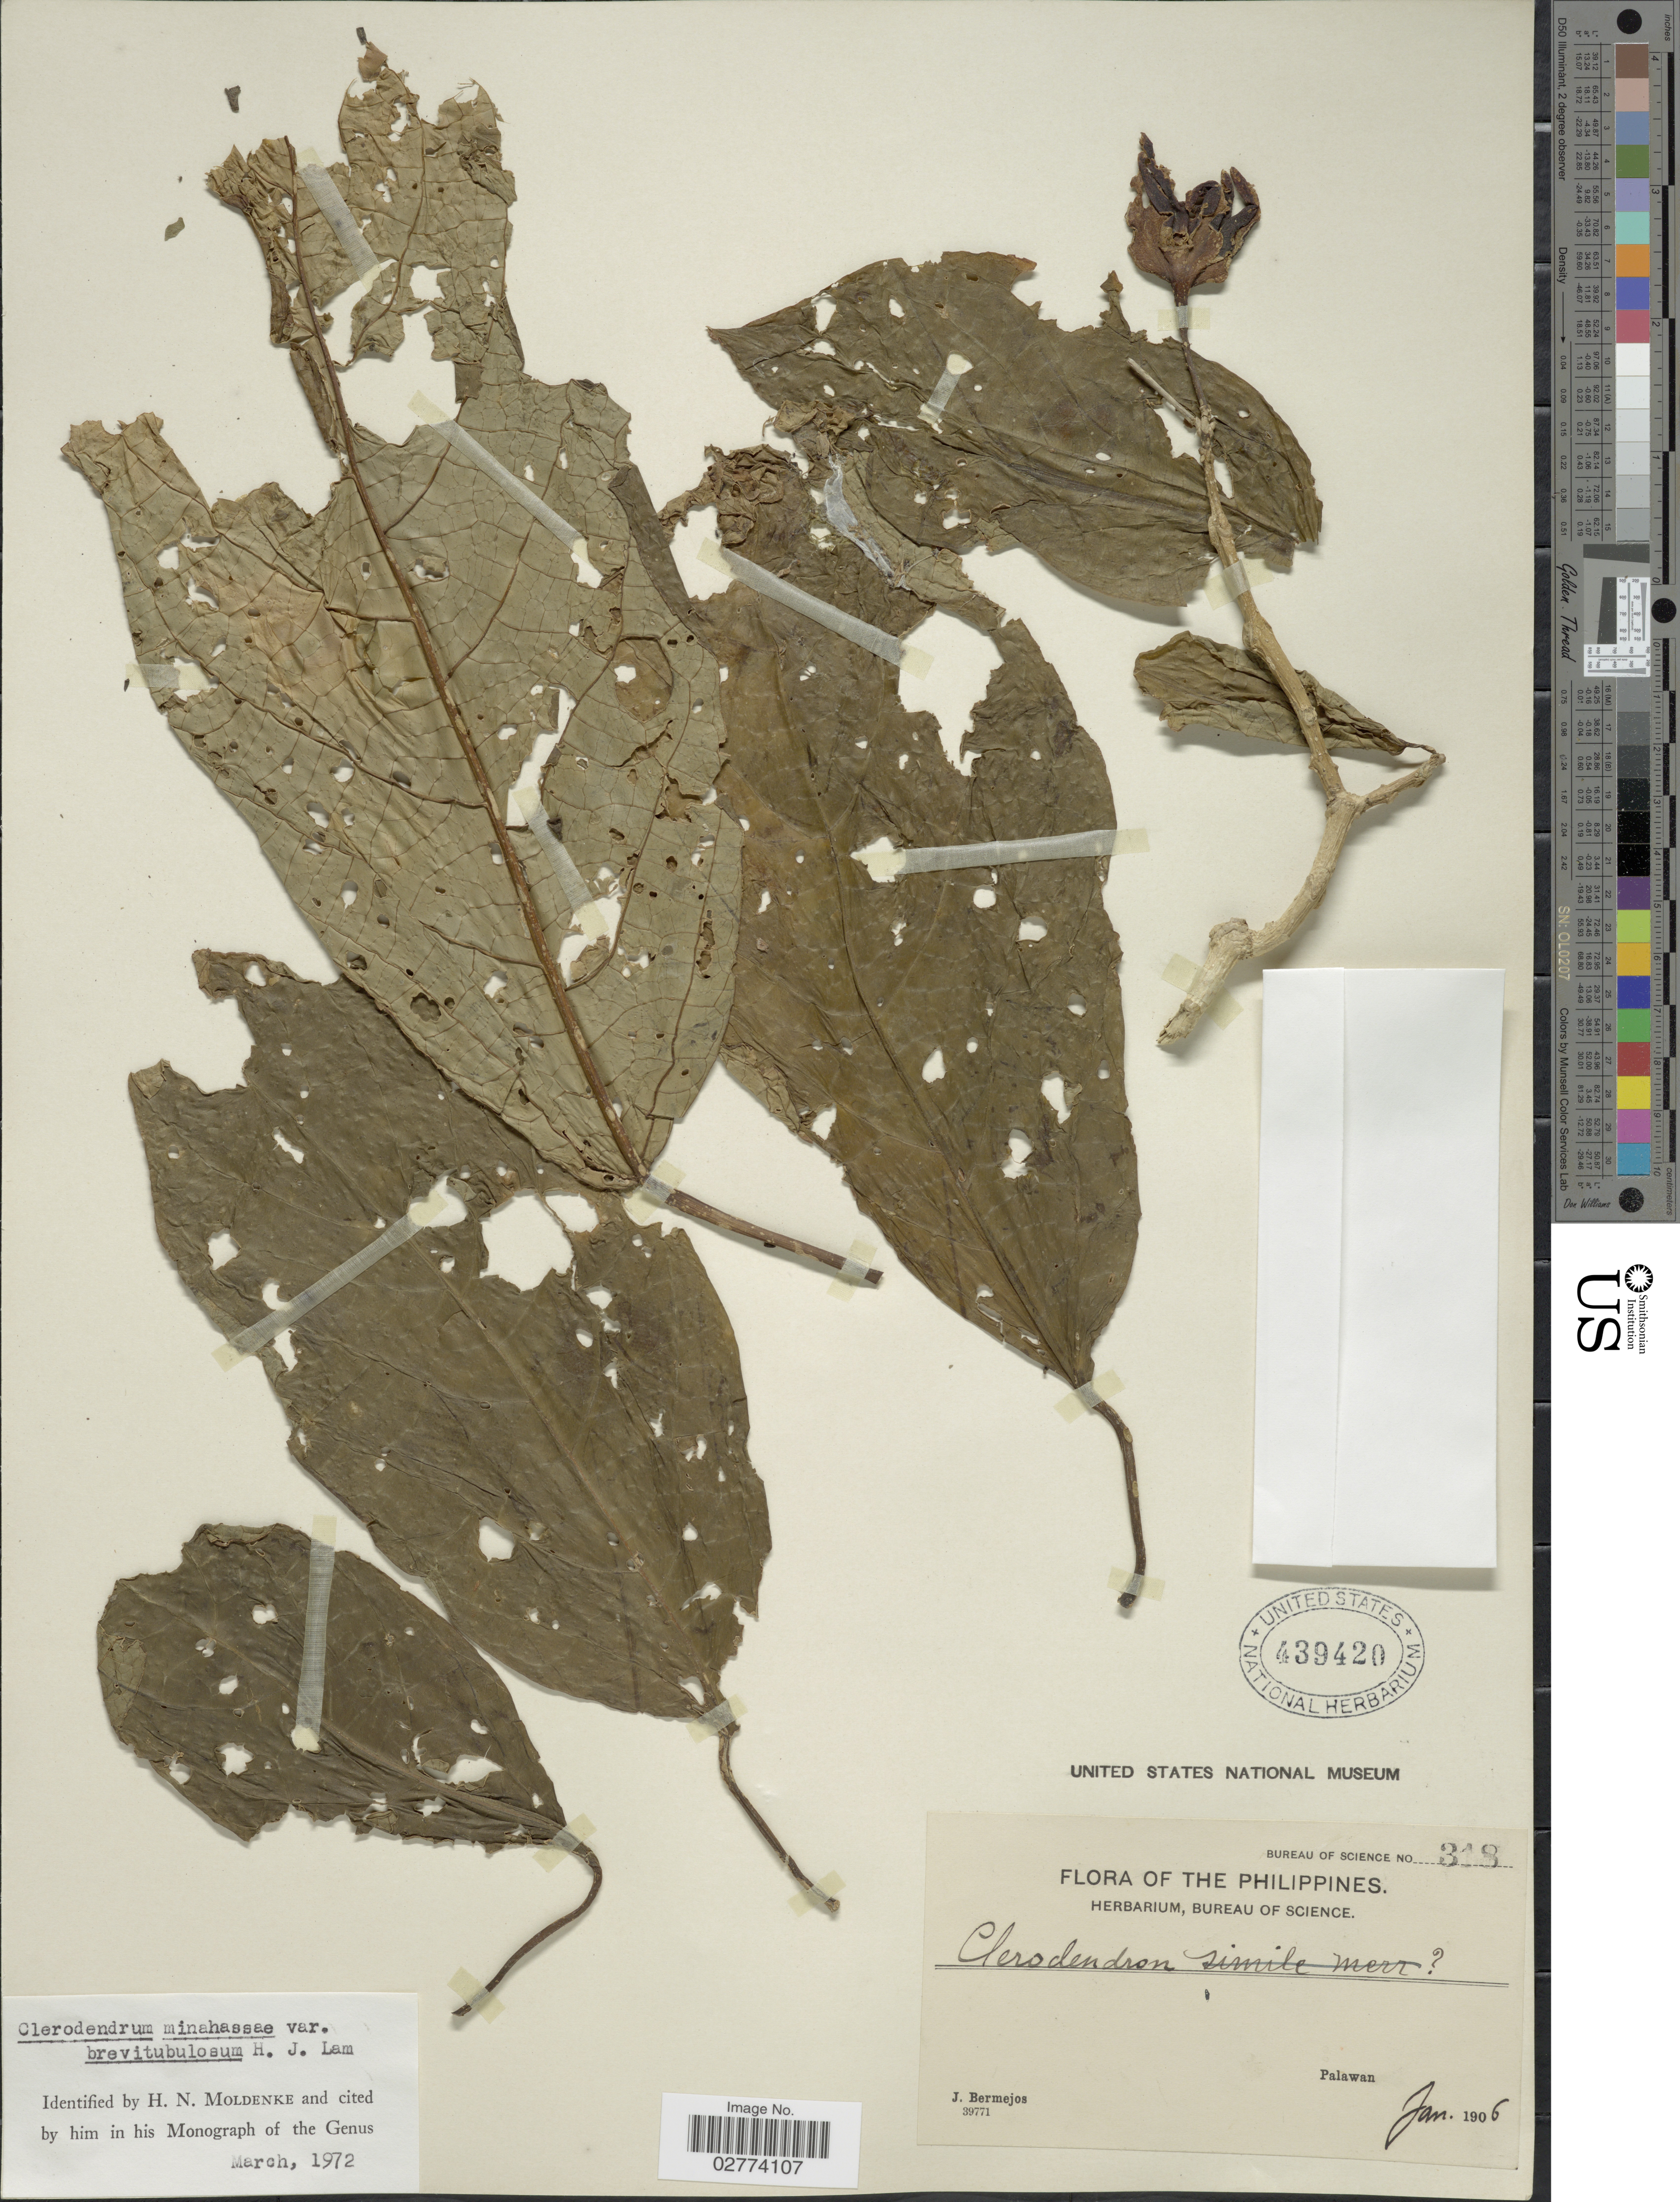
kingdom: Plantae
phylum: Tracheophyta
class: Magnoliopsida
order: Lamiales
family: Lamiaceae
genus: Clerodendrum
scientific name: Clerodendrum minahassae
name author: Teijsm. & Binn.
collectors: J. Bermejos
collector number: Bureau of Science 318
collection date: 1906-01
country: Philippines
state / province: Mimaropa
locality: Palawan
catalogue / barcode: US 439420